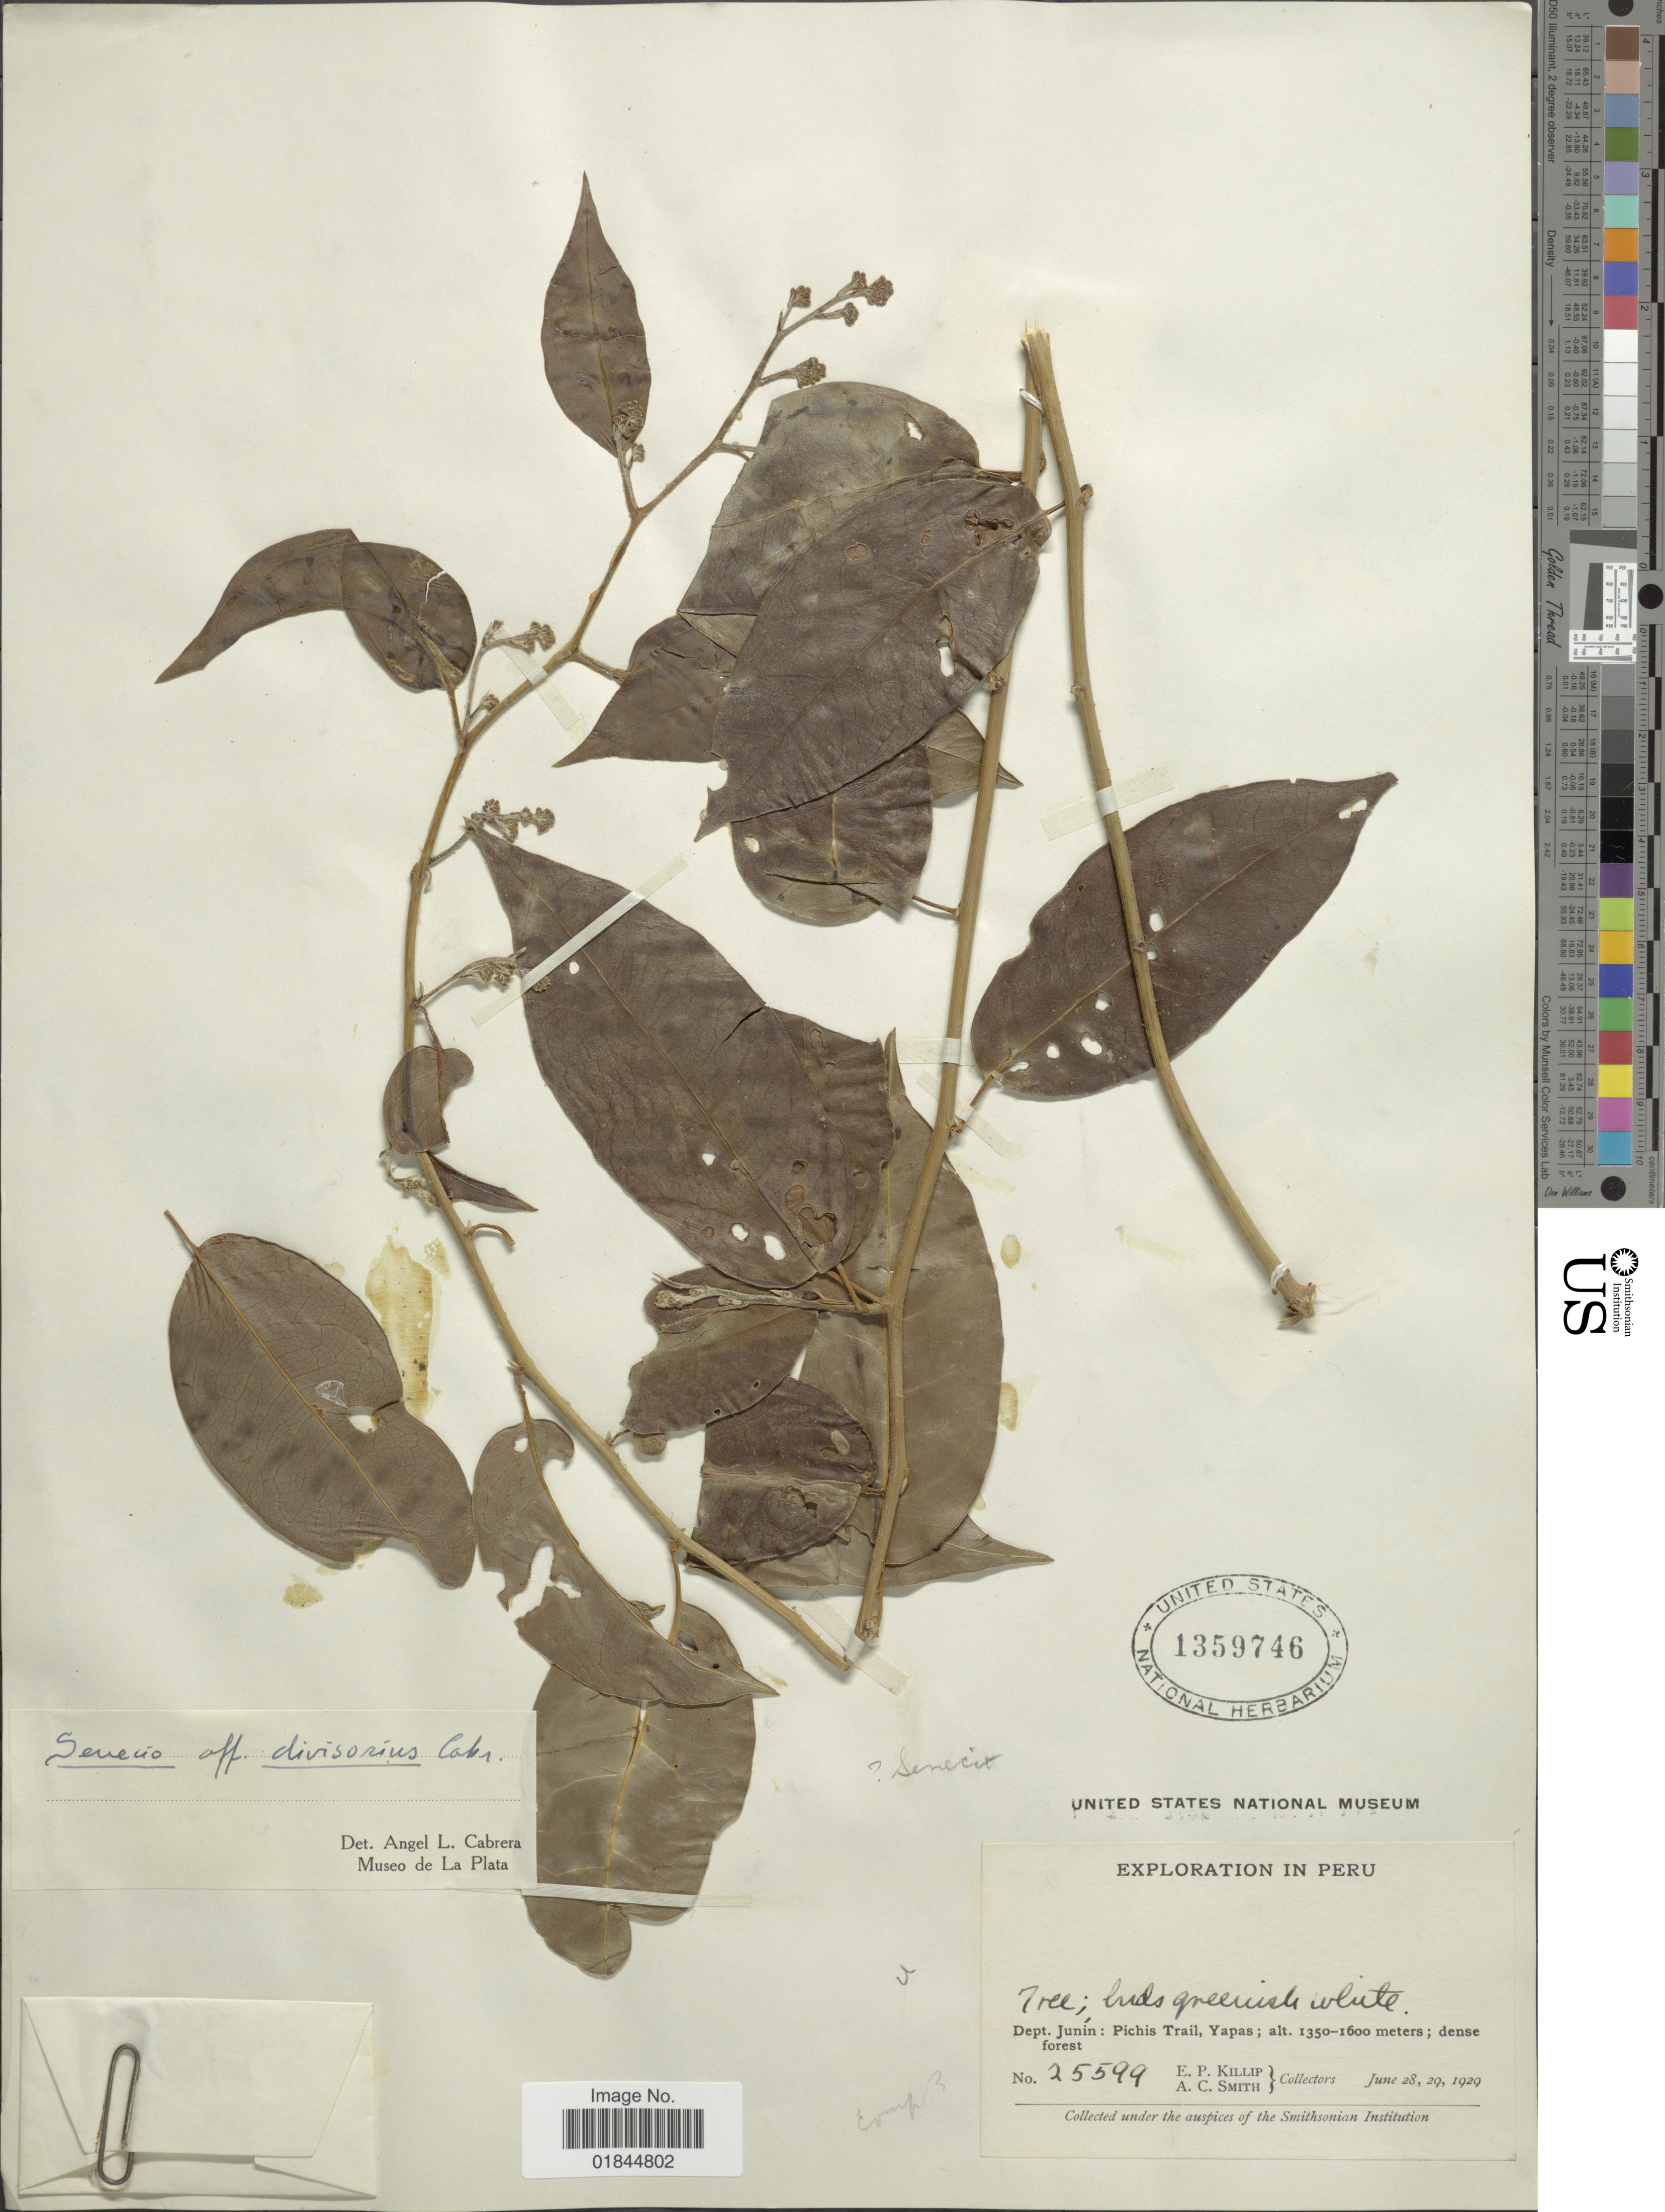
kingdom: Plantae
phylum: Tracheophyta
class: Magnoliopsida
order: Asterales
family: Asteraceae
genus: Pentacalia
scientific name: Pentacalia divisoria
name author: (Cabrera) Cuatrec.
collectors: E. P. Killip & A. C. Smith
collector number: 25599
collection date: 1929-06-28/1929-06-29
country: Peru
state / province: Junín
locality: Dept. Junin: Pichis Trail, Yapas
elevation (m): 1350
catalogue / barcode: US 1359746